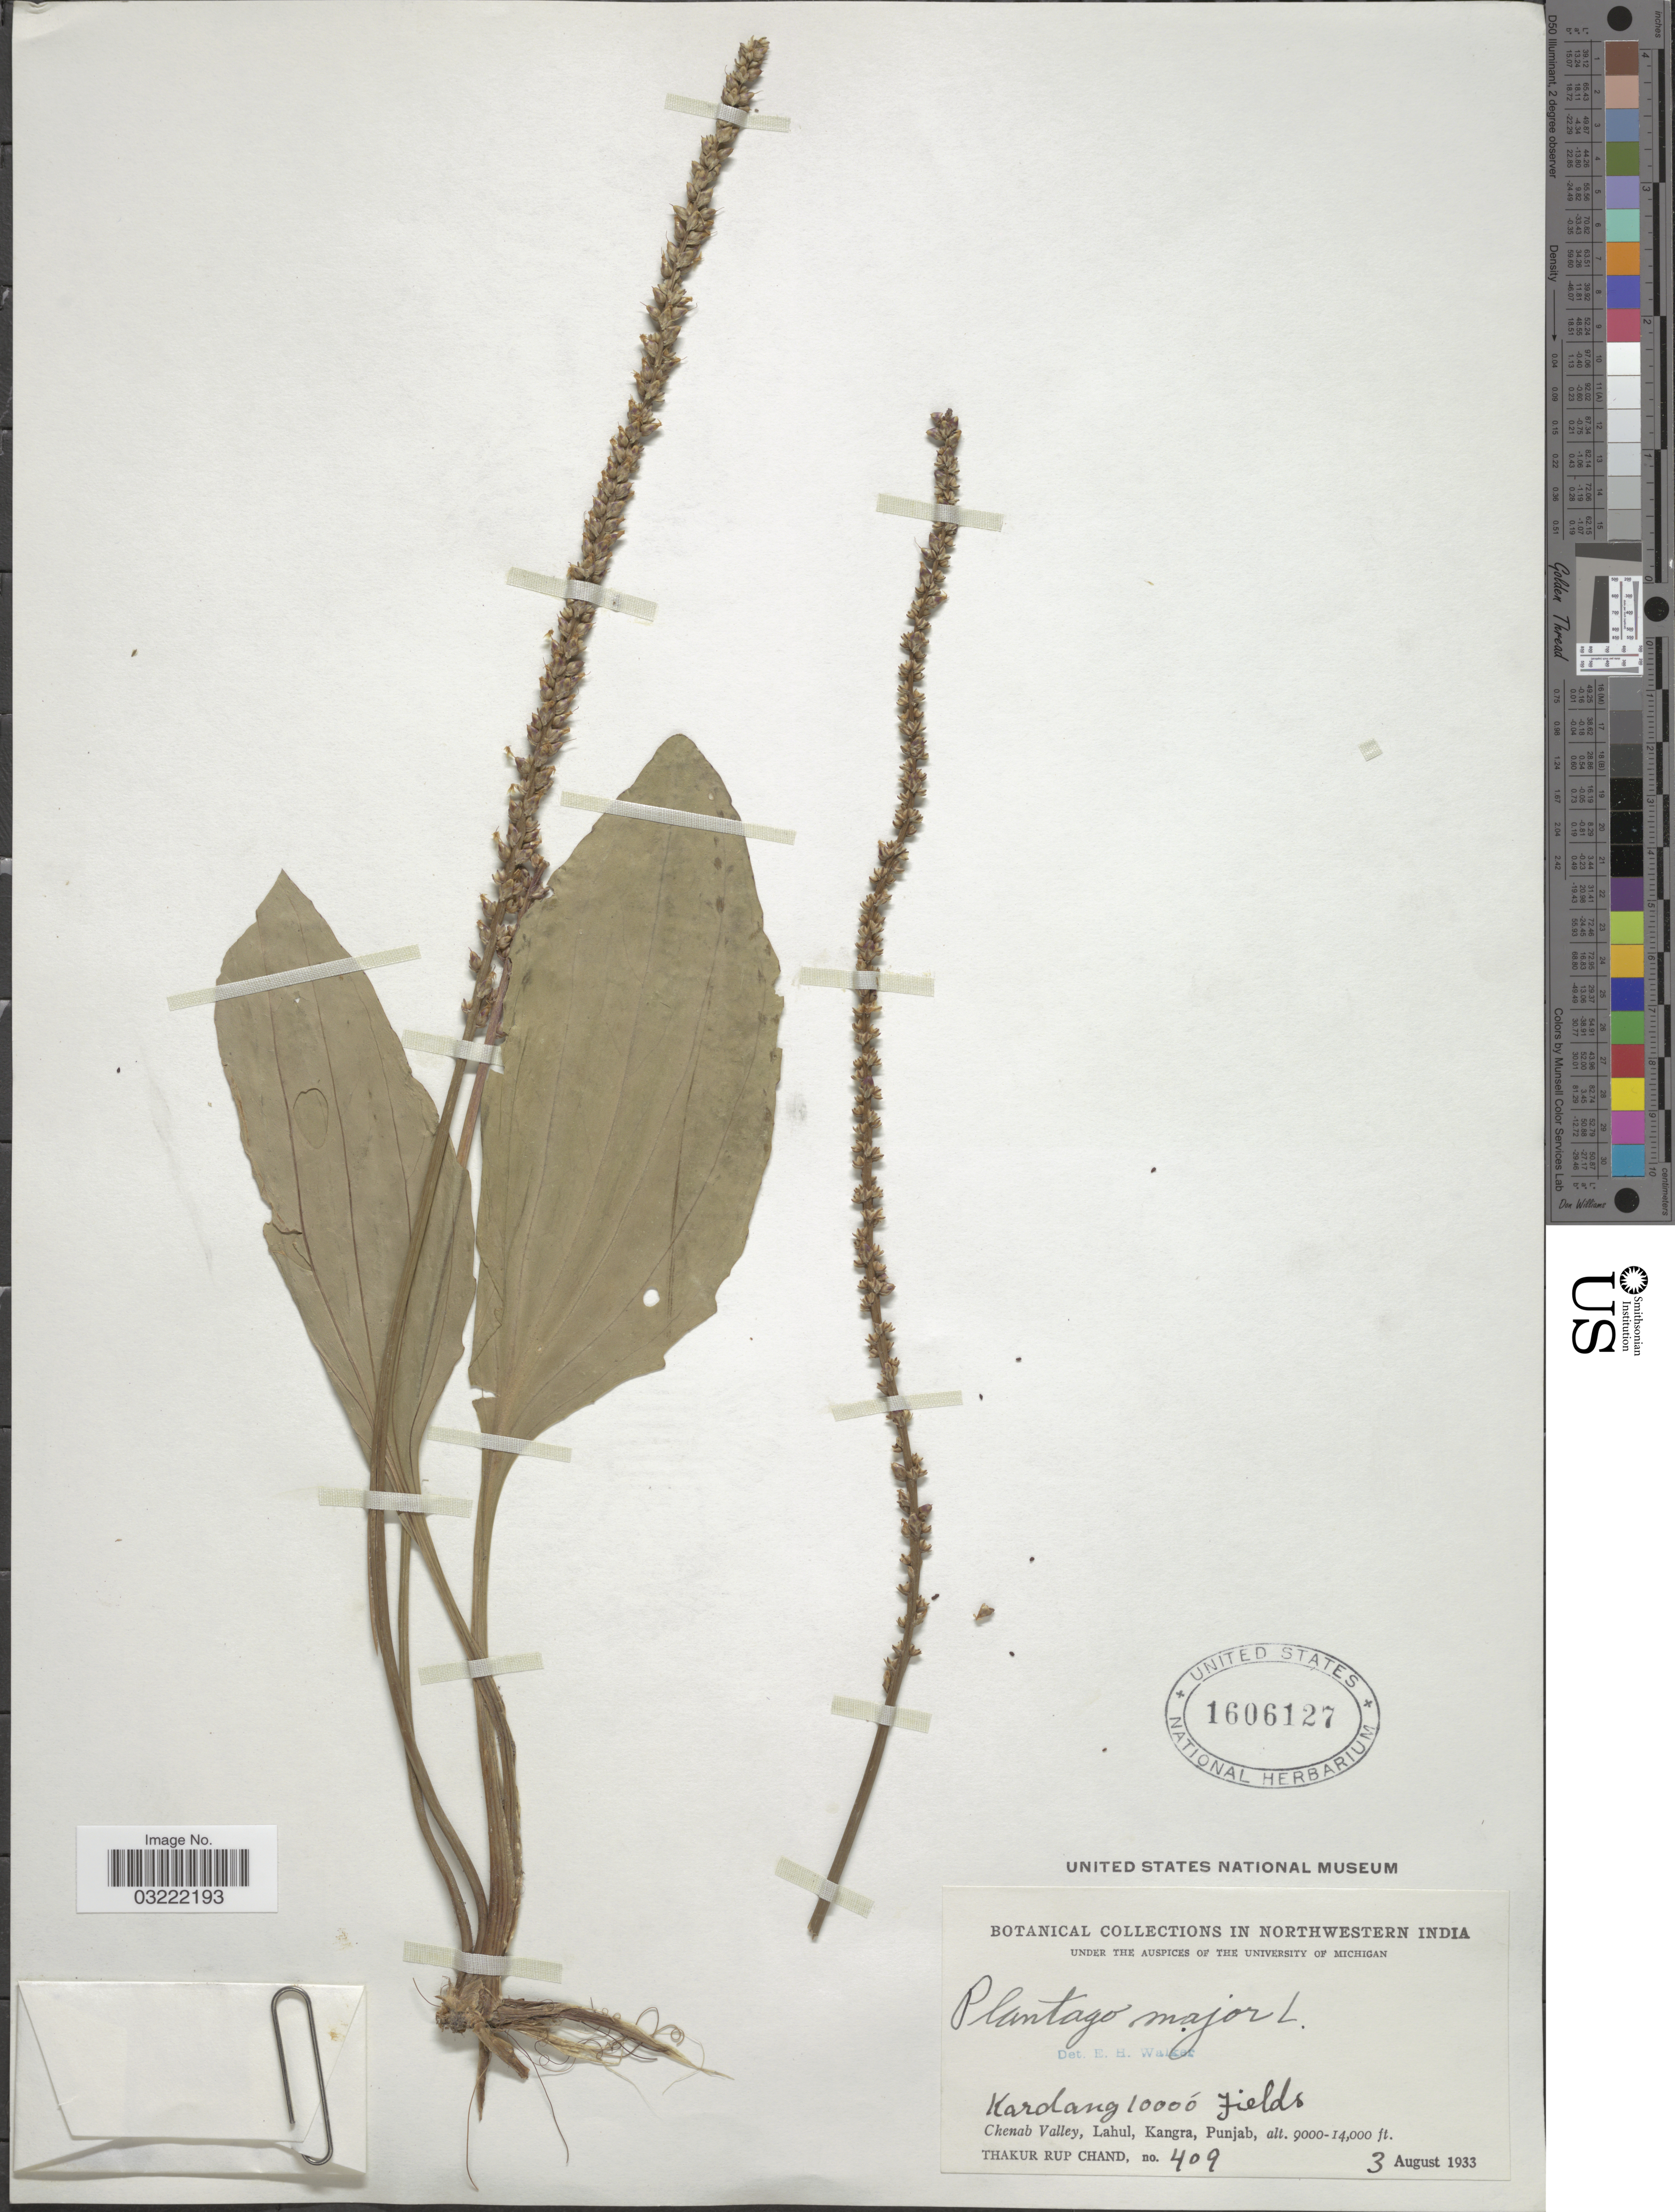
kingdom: Plantae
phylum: Tracheophyta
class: Magnoliopsida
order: Lamiales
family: Plantaginaceae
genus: Plantago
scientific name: Plantago major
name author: L.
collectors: T. R. Chand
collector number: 409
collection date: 1933-08-03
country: India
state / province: Punjab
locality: Northwestern India. Kardang. Chenab Valley, Lahul, Kangra.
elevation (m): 3048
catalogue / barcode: US 1606127